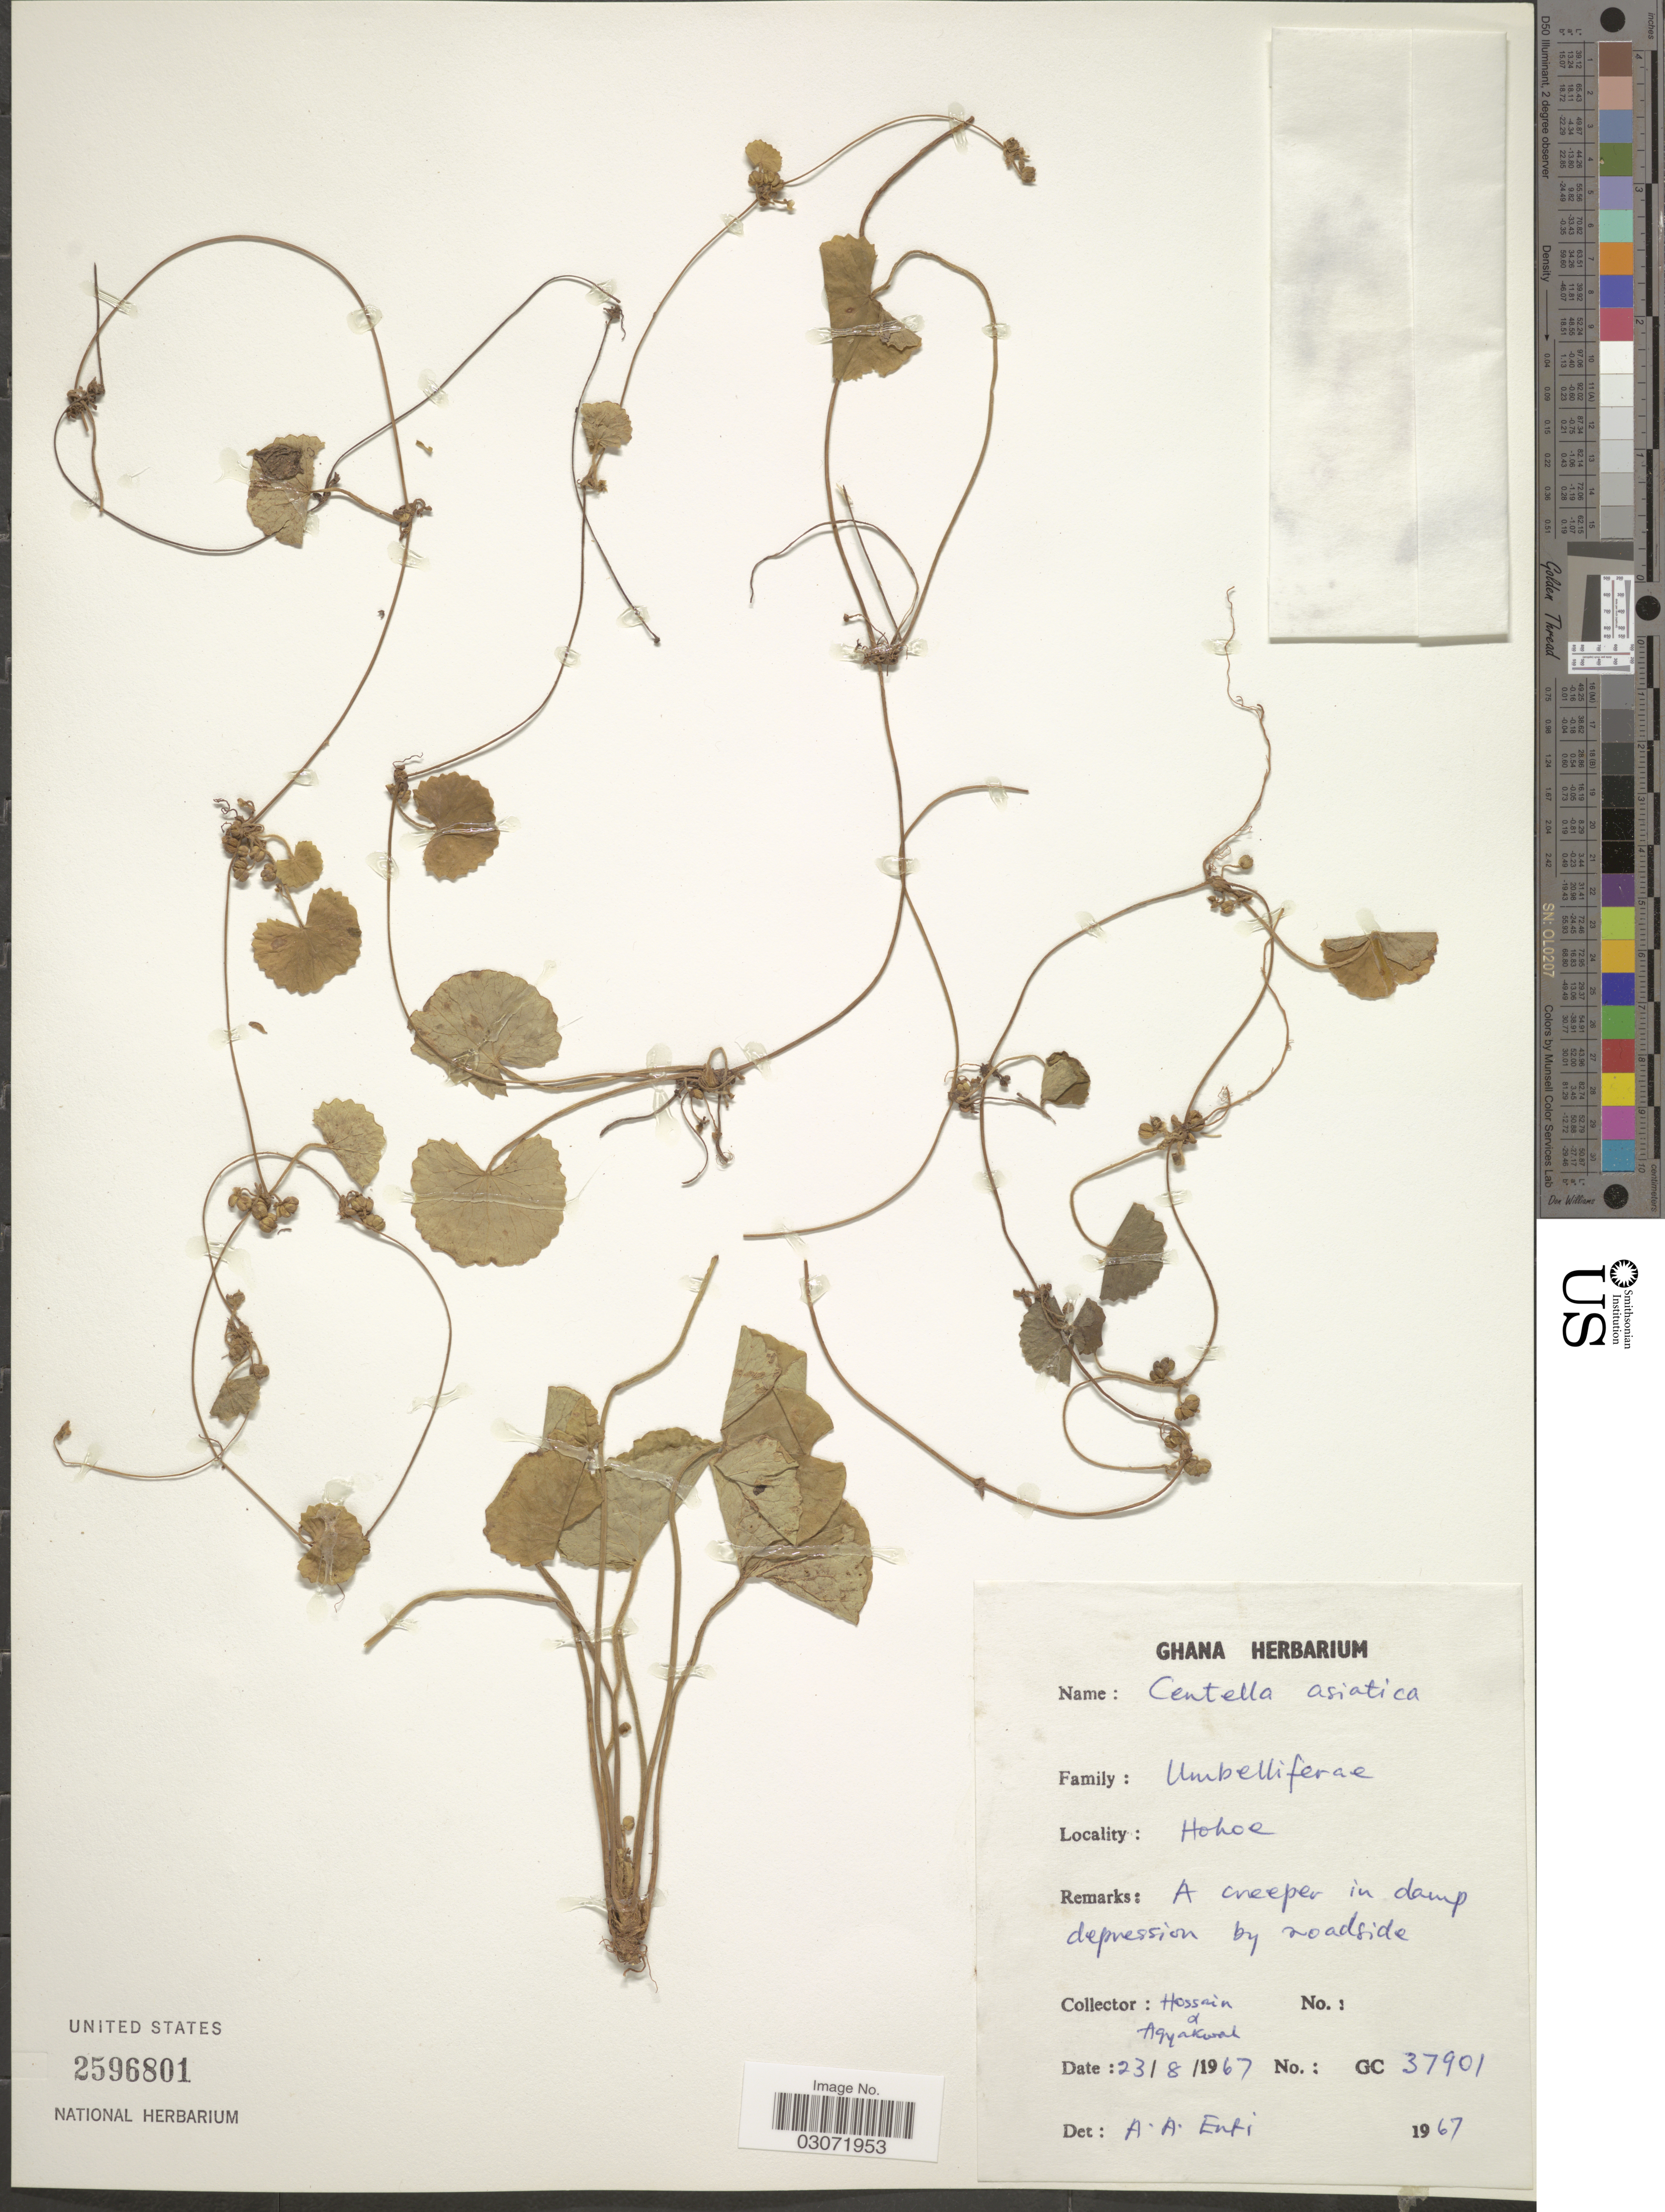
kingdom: Plantae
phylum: Tracheophyta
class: Magnoliopsida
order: Apiales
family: Apiaceae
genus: Centella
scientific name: Centella asiatica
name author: (L.) Urb.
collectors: Hossain & Agyakwah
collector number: GC 37901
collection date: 1967-08-23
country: Ghana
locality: Hohoe.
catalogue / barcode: US 2596801